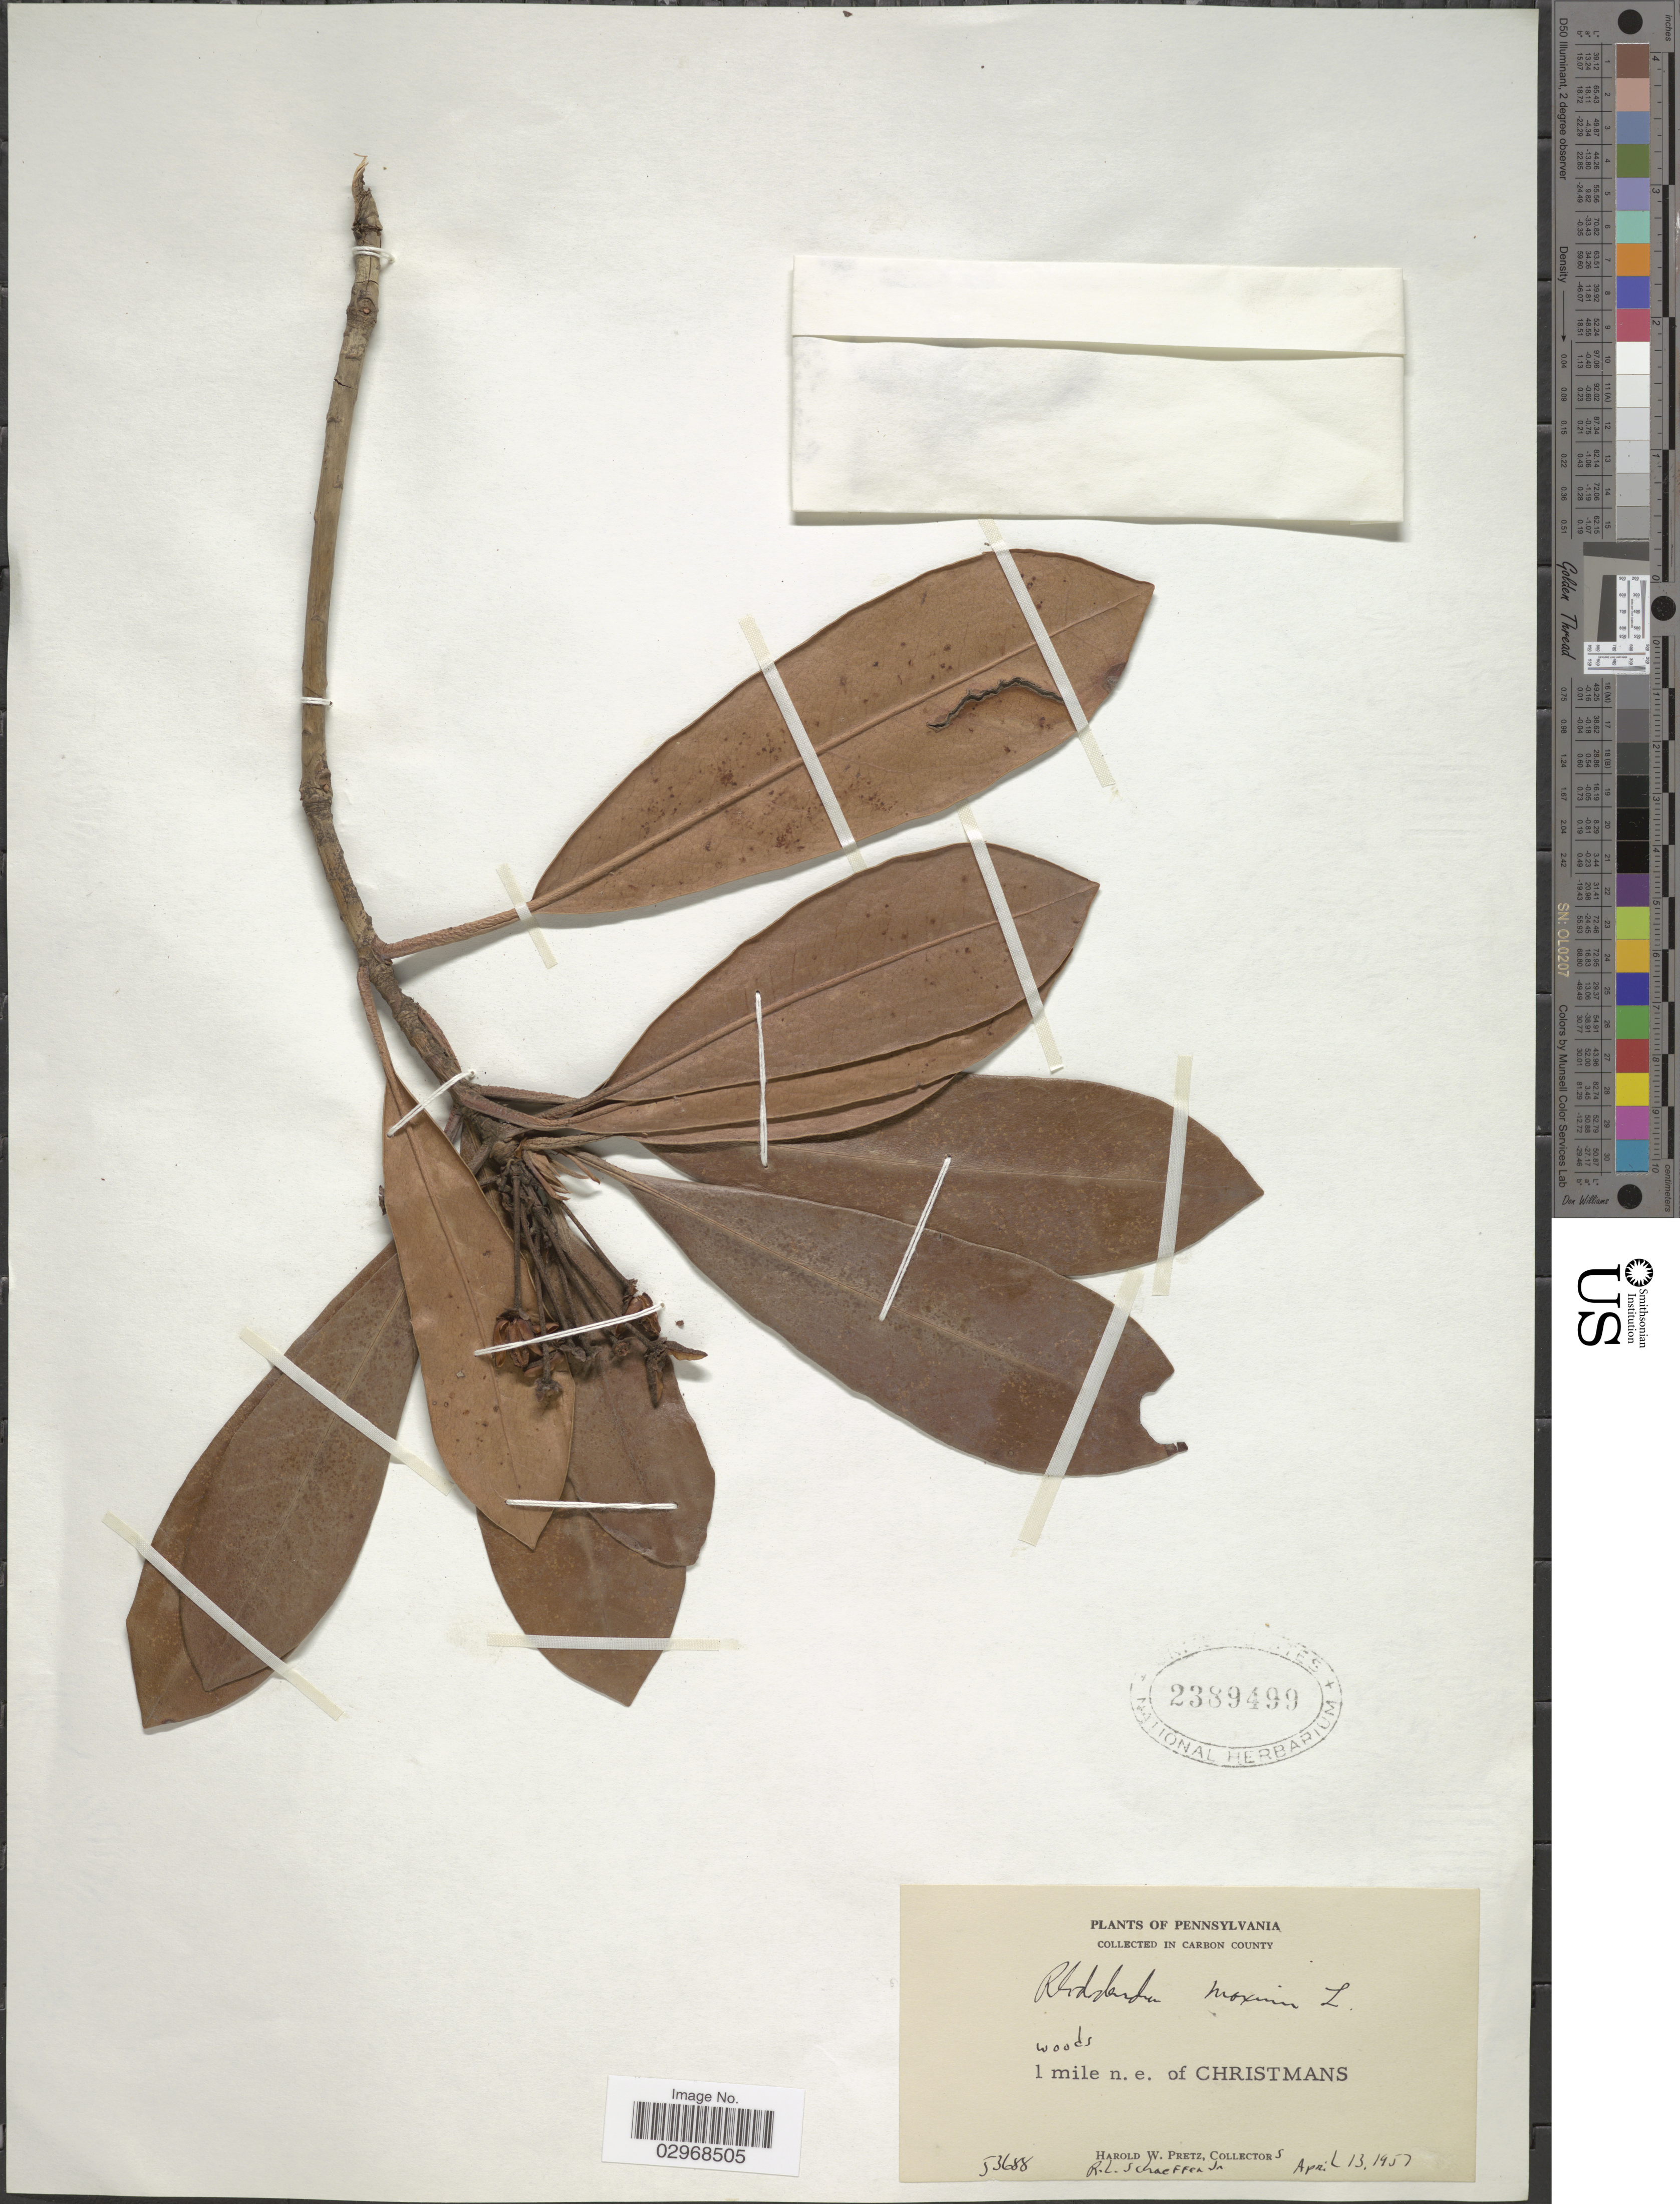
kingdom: Plantae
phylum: Tracheophyta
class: Magnoliopsida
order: Ericales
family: Ericaceae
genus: Rhododendron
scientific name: Rhododendron maximum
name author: L.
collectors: H. W. Pretz & R. L. Schaeffer Jr.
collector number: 53688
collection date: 1957-04-13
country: United States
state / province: Pennsylvania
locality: Carbon County. 1 mile n.e. of Christmans.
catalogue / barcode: US 2389499